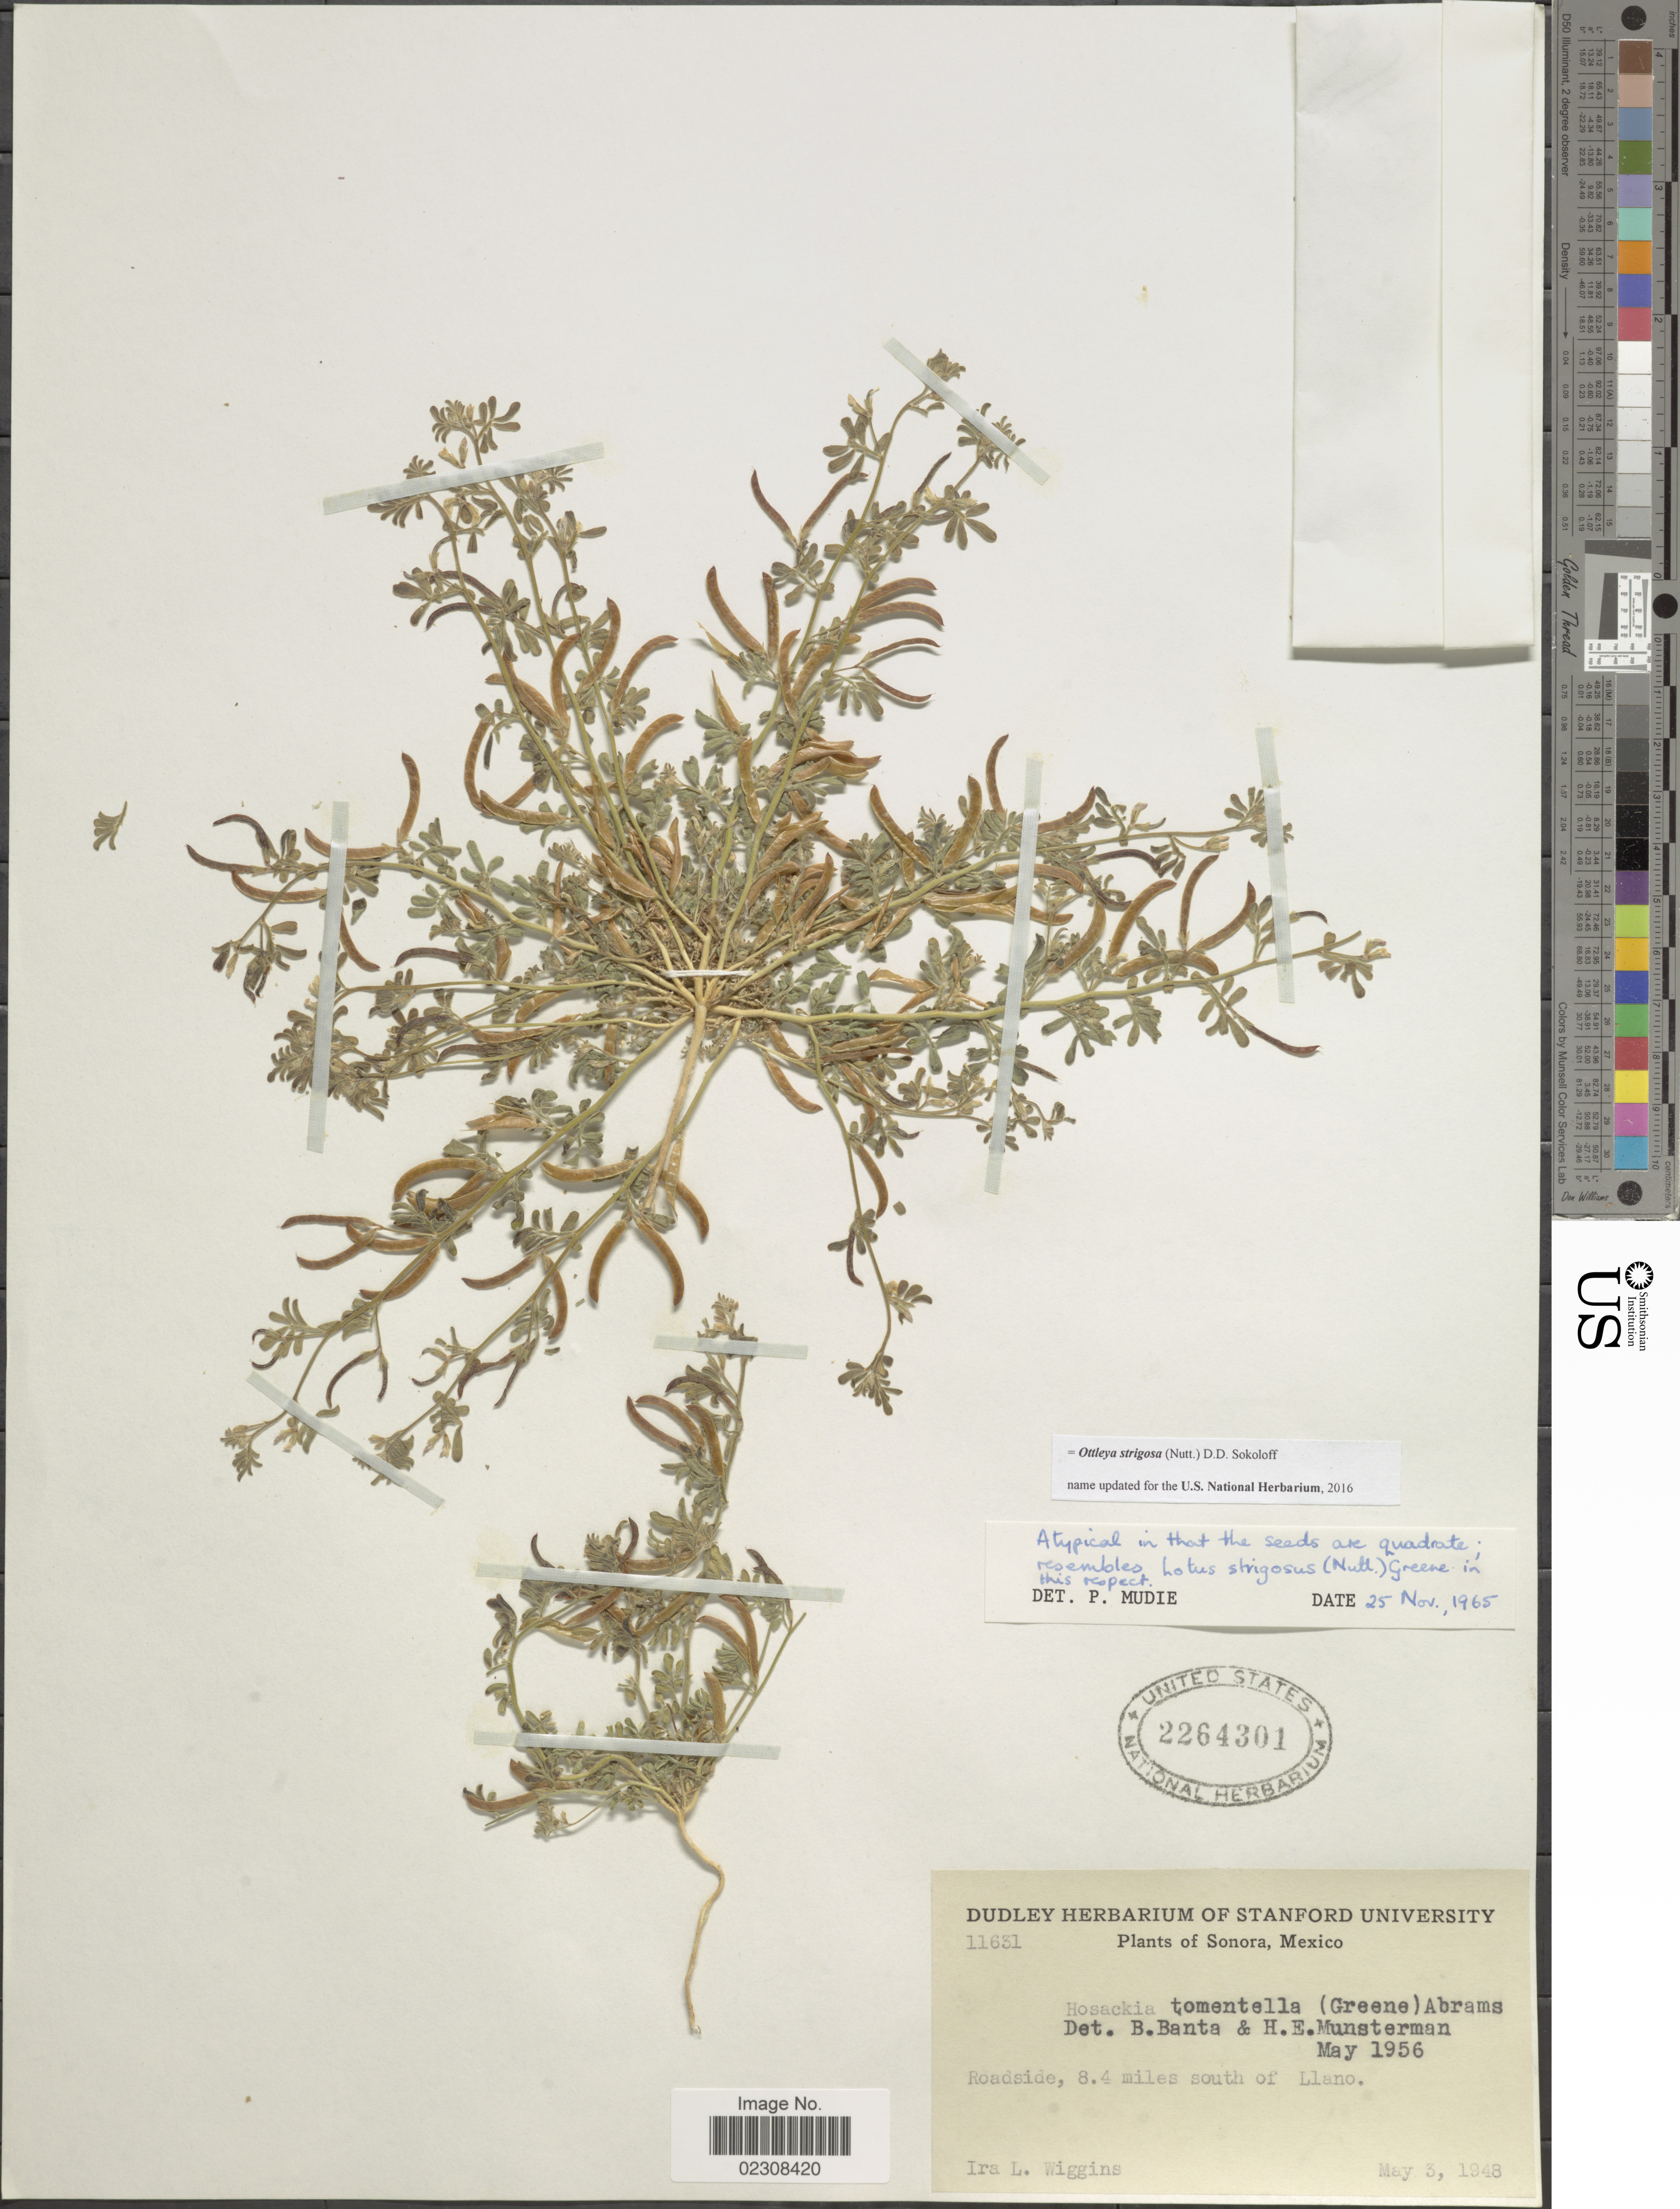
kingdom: Plantae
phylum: Tracheophyta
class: Magnoliopsida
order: Fabales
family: Fabaceae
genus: Ottleya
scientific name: Ottleya strigosa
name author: (Nutt.) D.D. Sokoloff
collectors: I. L. Wiggins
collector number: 11631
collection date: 1948-05-03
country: Mexico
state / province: Sonora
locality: Roadside, 8.4 miles south of Llano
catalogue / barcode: US 2264301